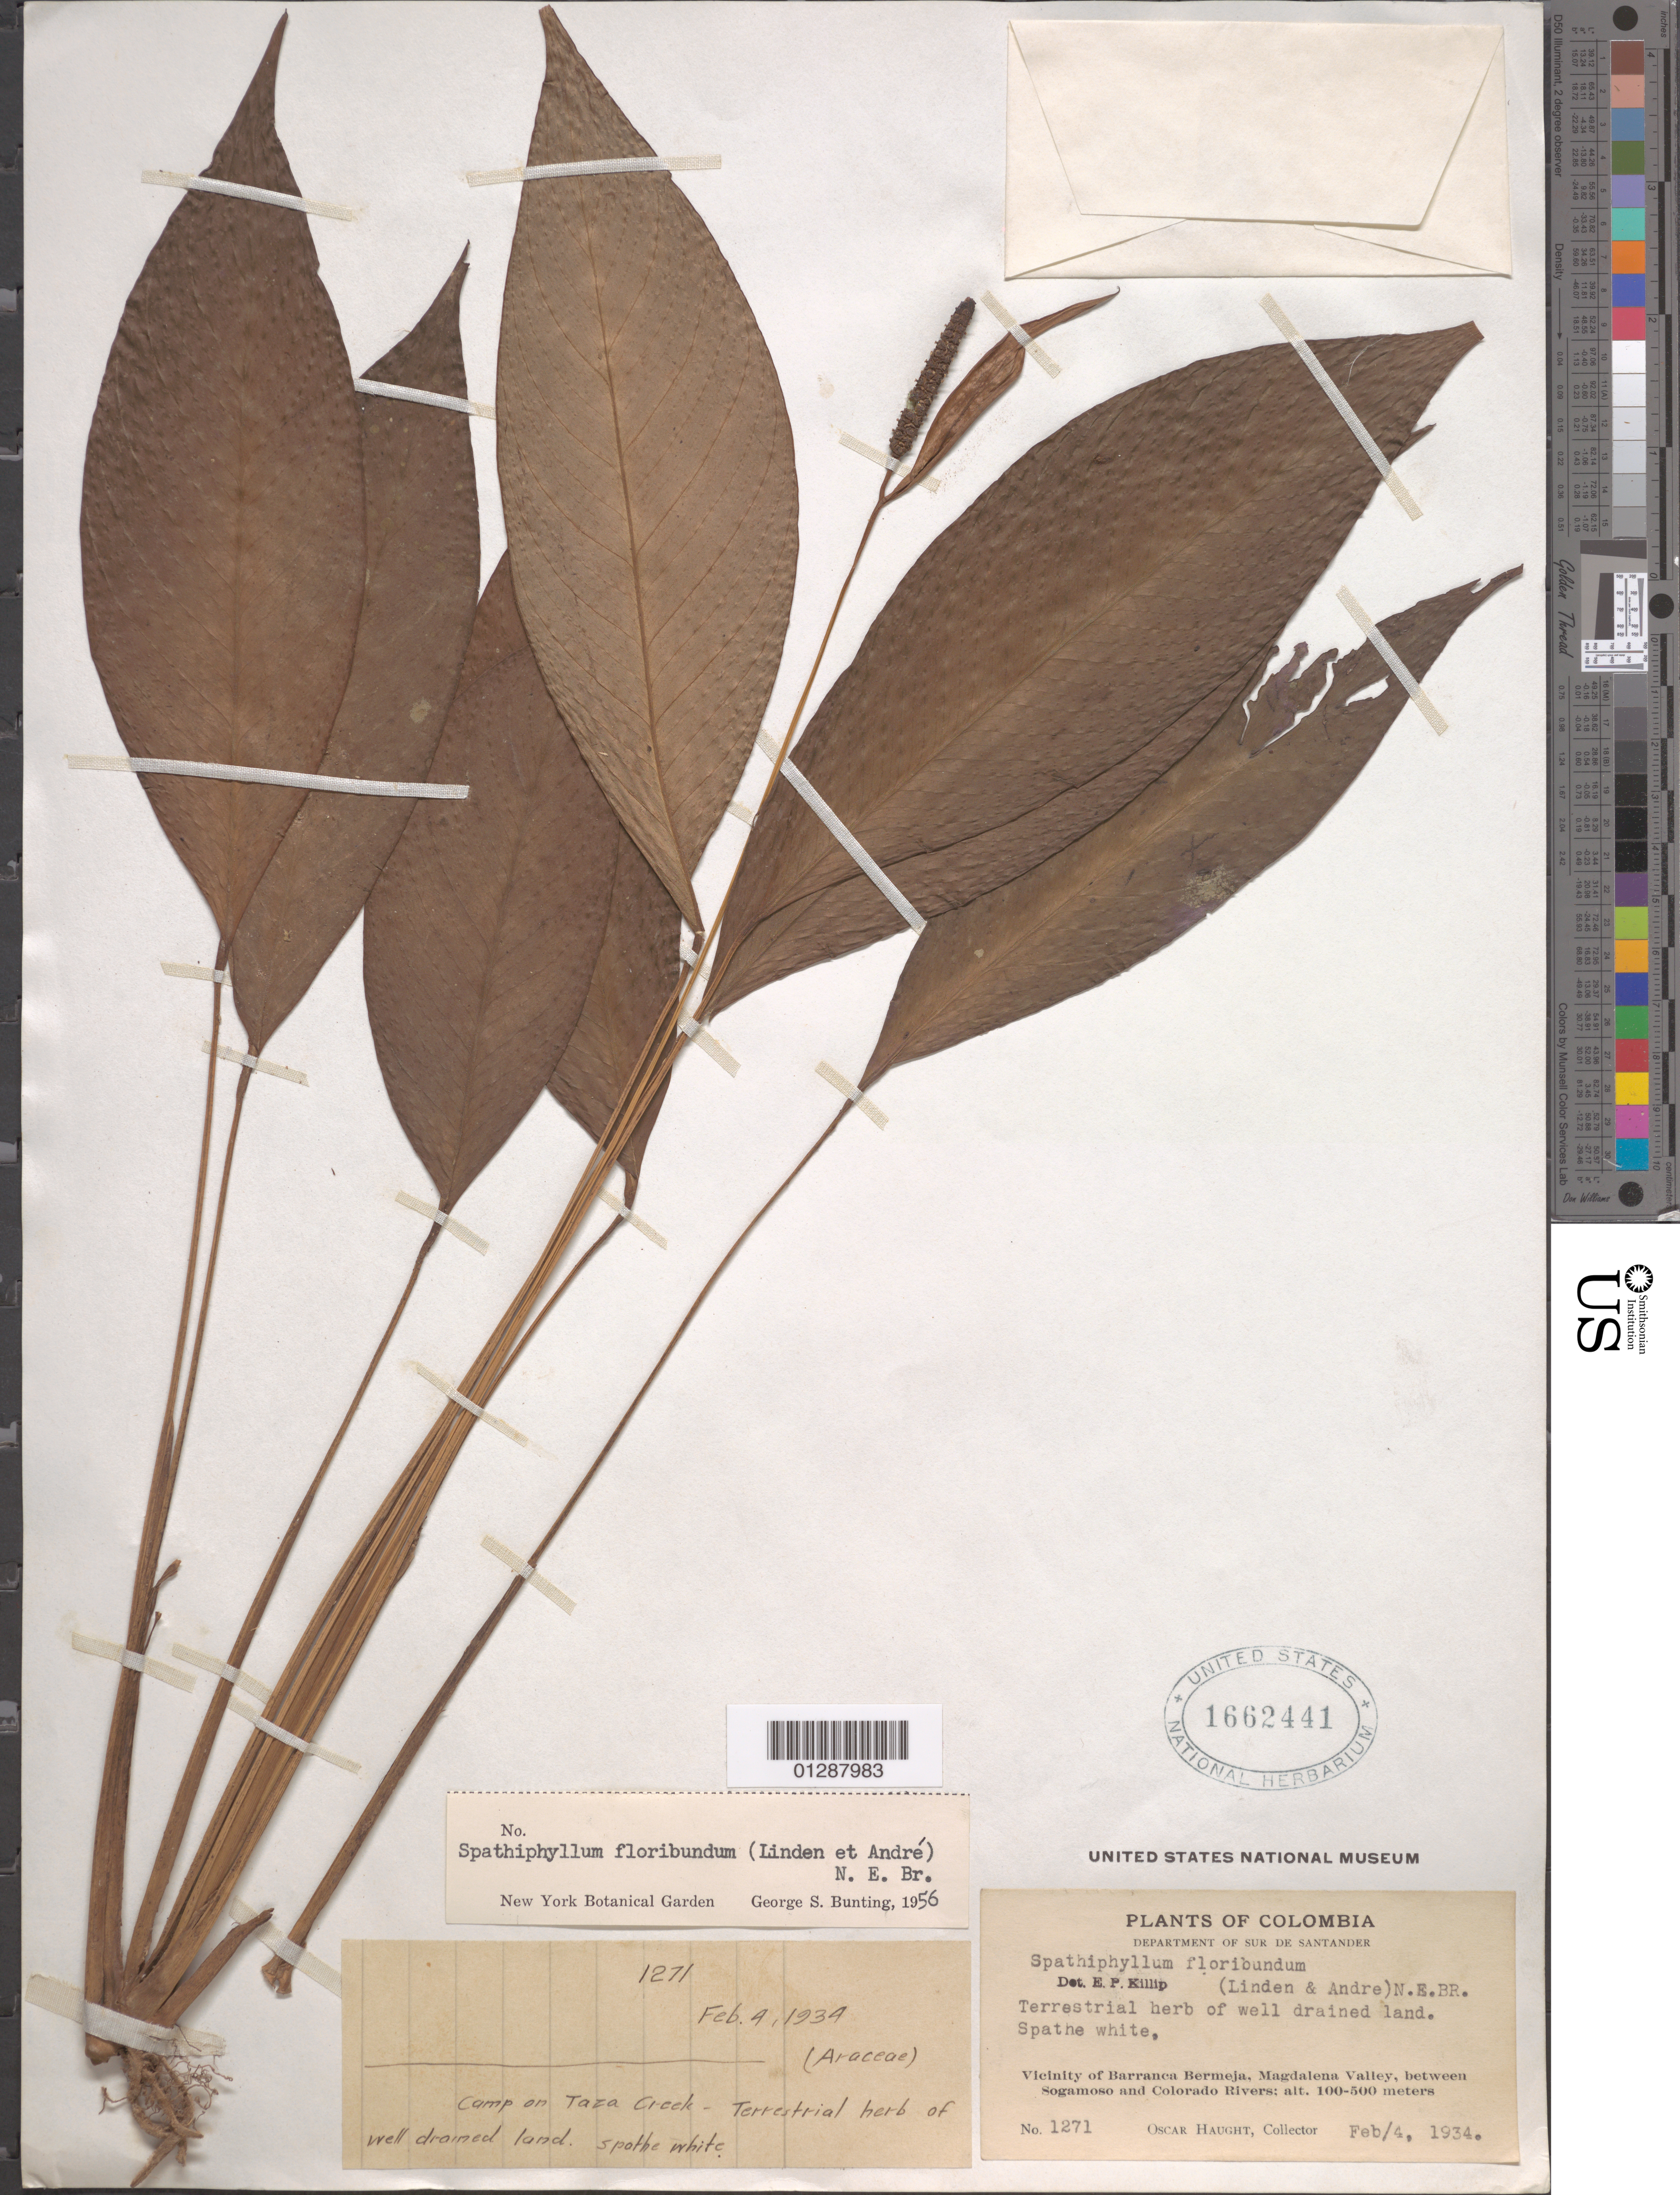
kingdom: Plantae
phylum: Tracheophyta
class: Liliopsida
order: Alismatales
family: Araceae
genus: Spathiphyllum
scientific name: Spathiphyllum floribundum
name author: (André) N.E. Br.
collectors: O. L. Haught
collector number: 1271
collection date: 1934-02-04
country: Colombia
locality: Department Sur de Santander. Vicinity of Barranca Bermeja, Magdalena Valley, between Sogamoso and Colorado Rivers. Camp on Taza Creek.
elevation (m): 100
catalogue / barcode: US 1662441